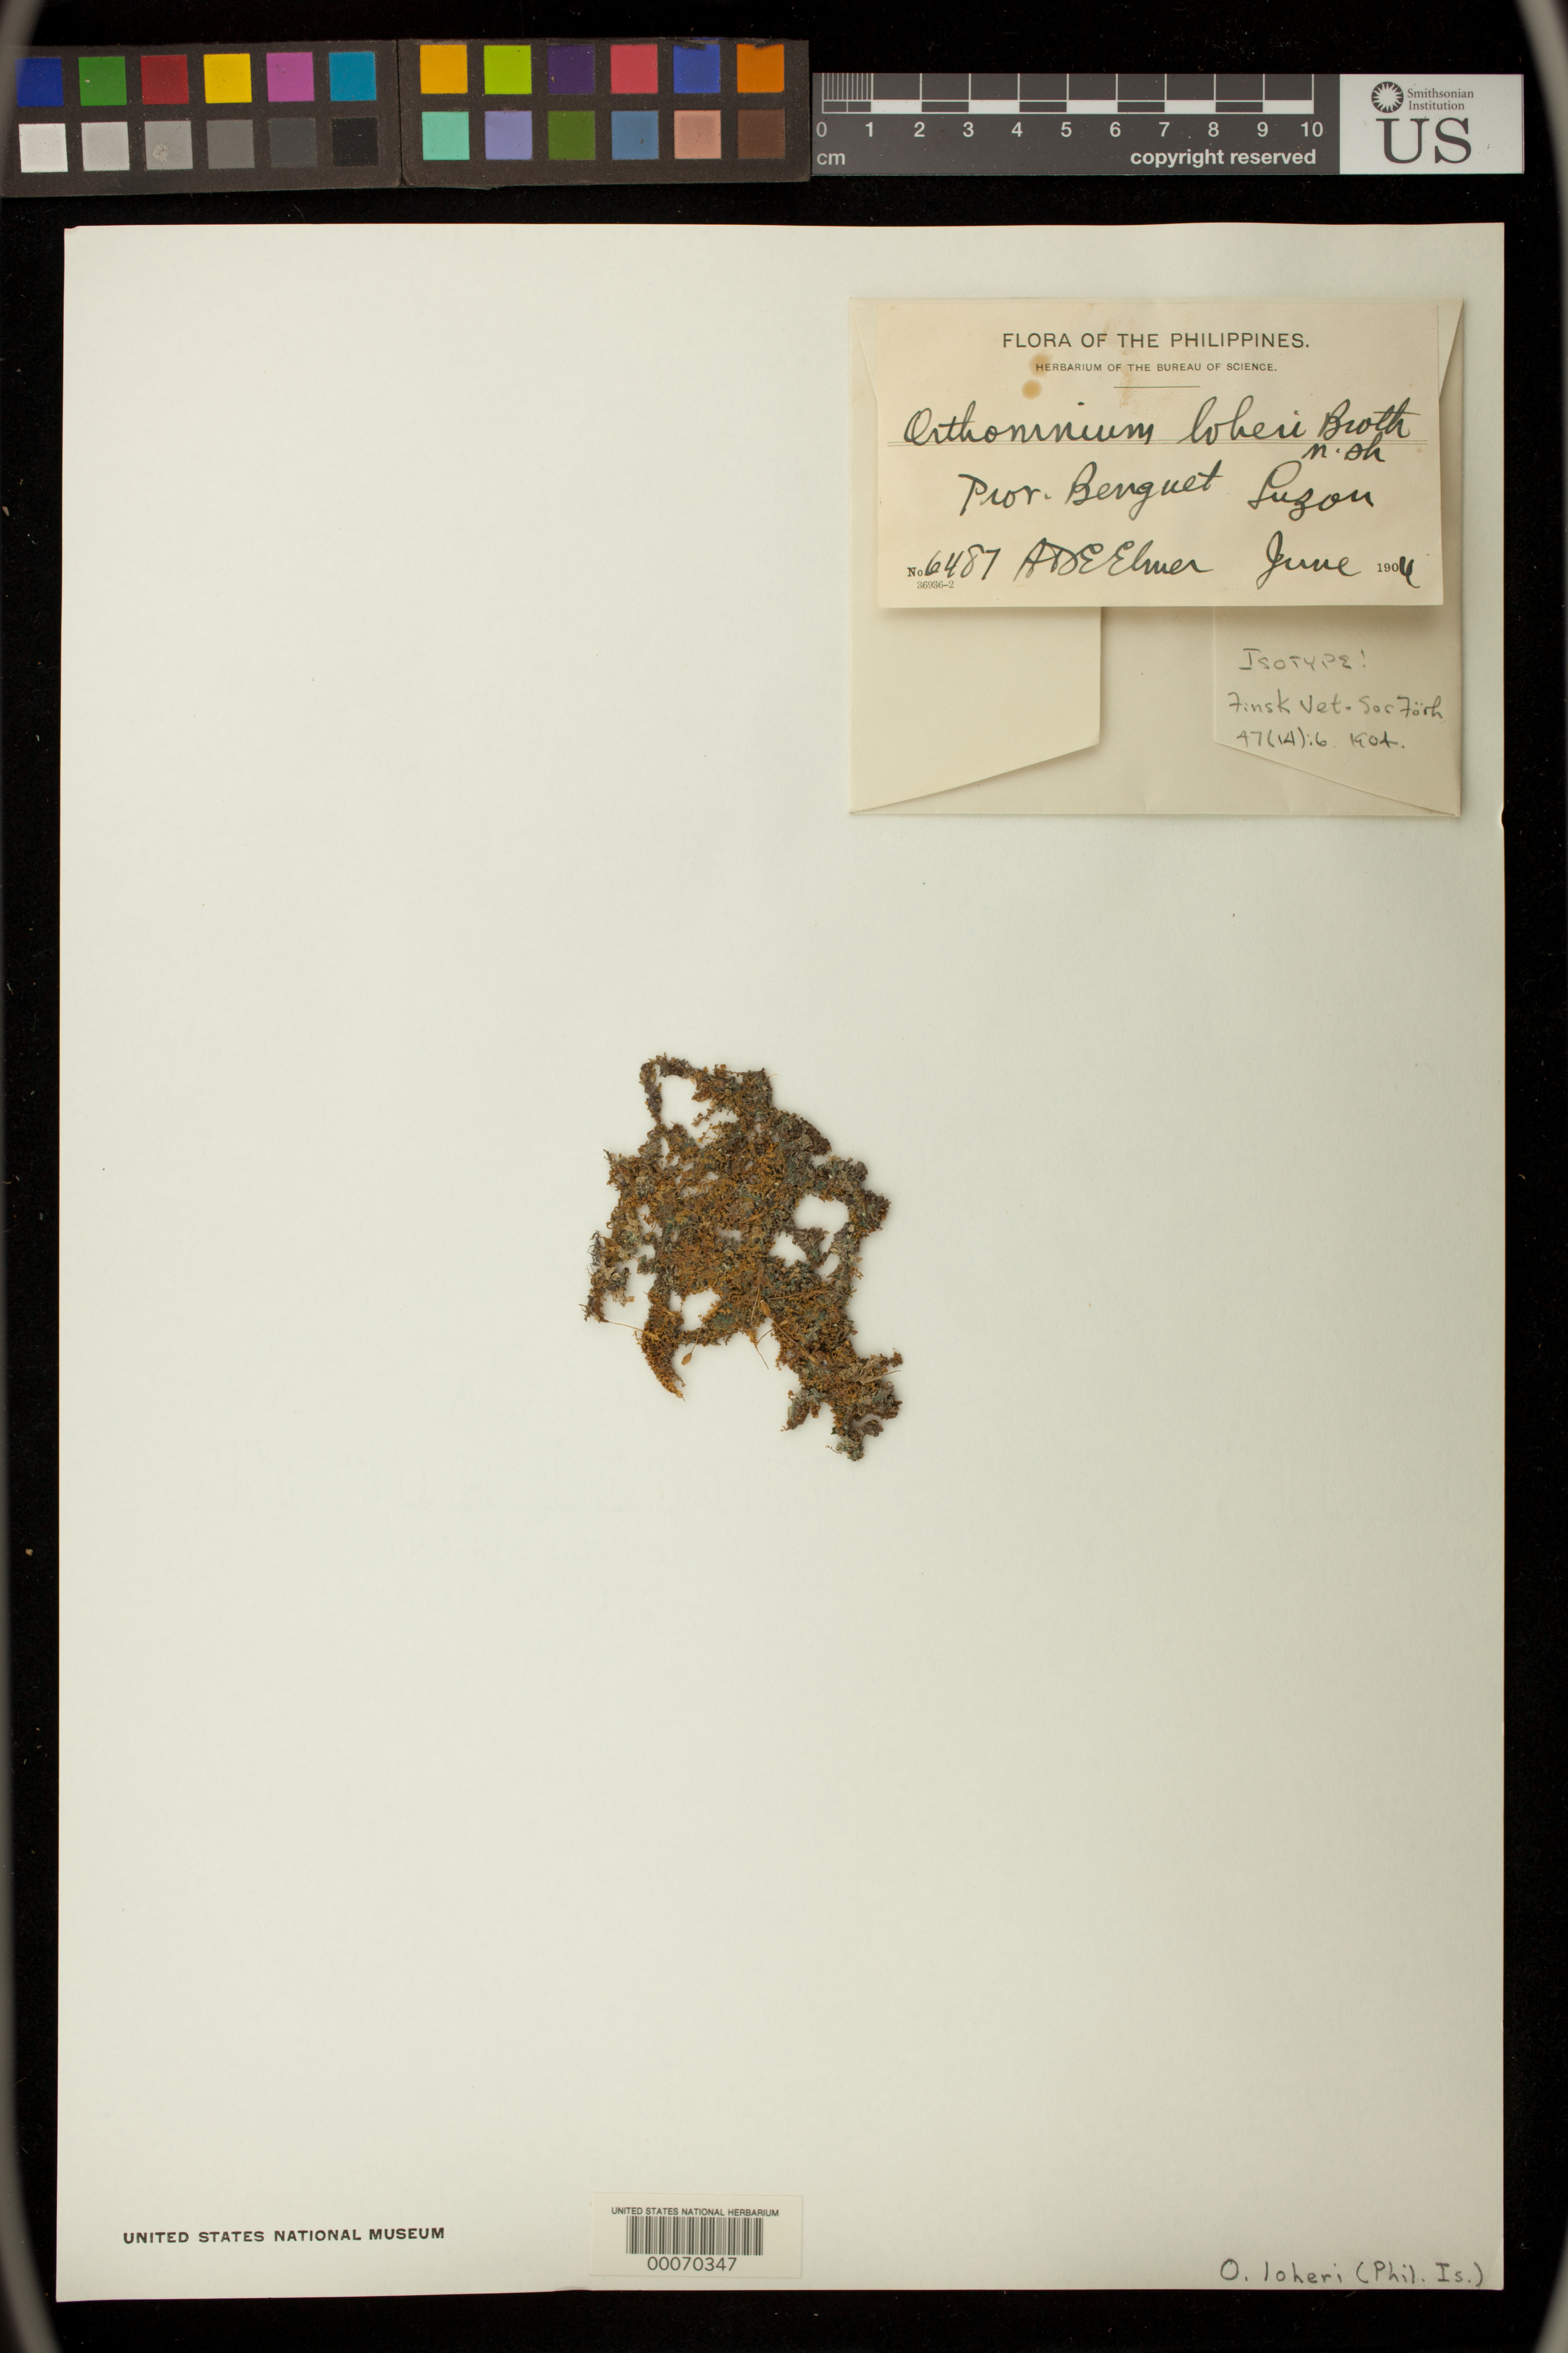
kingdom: Plantae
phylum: Bryophyta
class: Bryopsida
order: Bryales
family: Mniaceae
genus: Orthomnium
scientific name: Orthomnium loheri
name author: Broth.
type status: Isotype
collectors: A. D. E. Elmer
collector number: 6487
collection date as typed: Jun 1904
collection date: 1904-06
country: Philippines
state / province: Cordillera (Administrative Region)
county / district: Benguet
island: Luzon